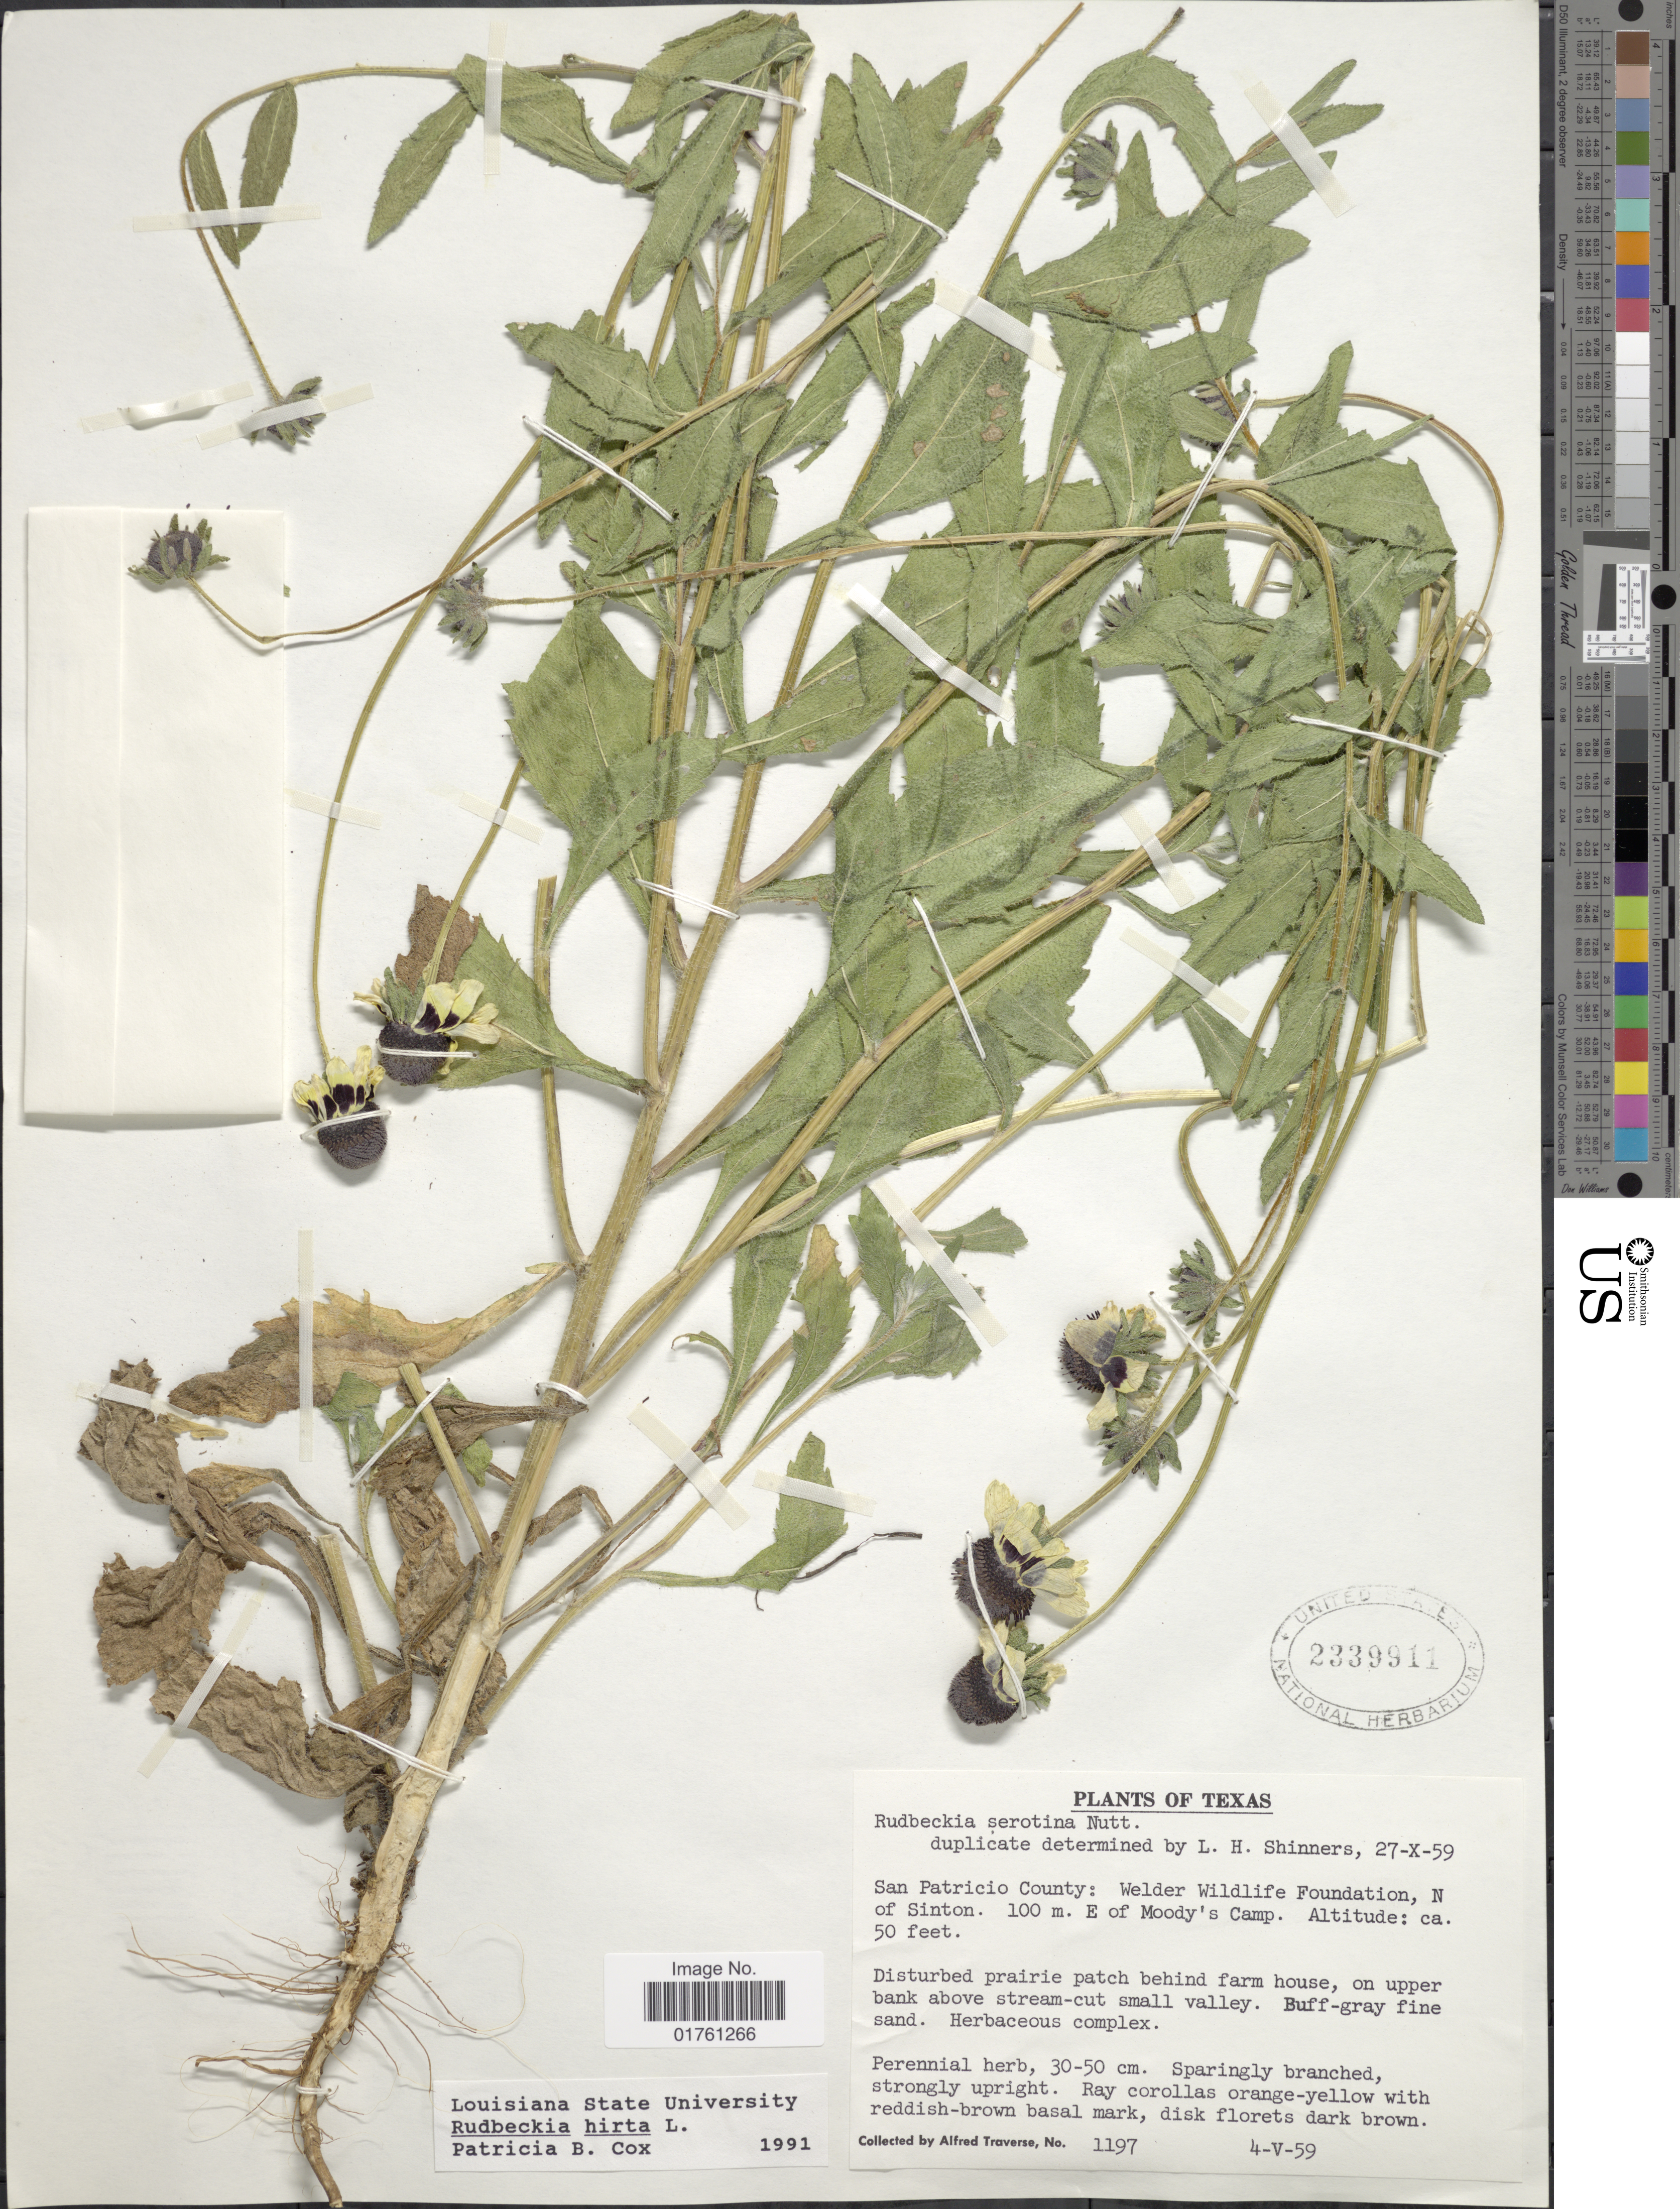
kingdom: Plantae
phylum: Tracheophyta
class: Magnoliopsida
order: Asterales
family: Asteraceae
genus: Rudbeckia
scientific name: Rudbeckia hirta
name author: L.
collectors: A. Traverse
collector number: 1197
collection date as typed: Transcribed d/m/y: 4/5/59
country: United States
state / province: Texas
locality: San Patricio County: Welder Wildlife Foundation, N of Sinton. 100 m E of Moody's Camp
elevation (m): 15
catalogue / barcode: US 2339911